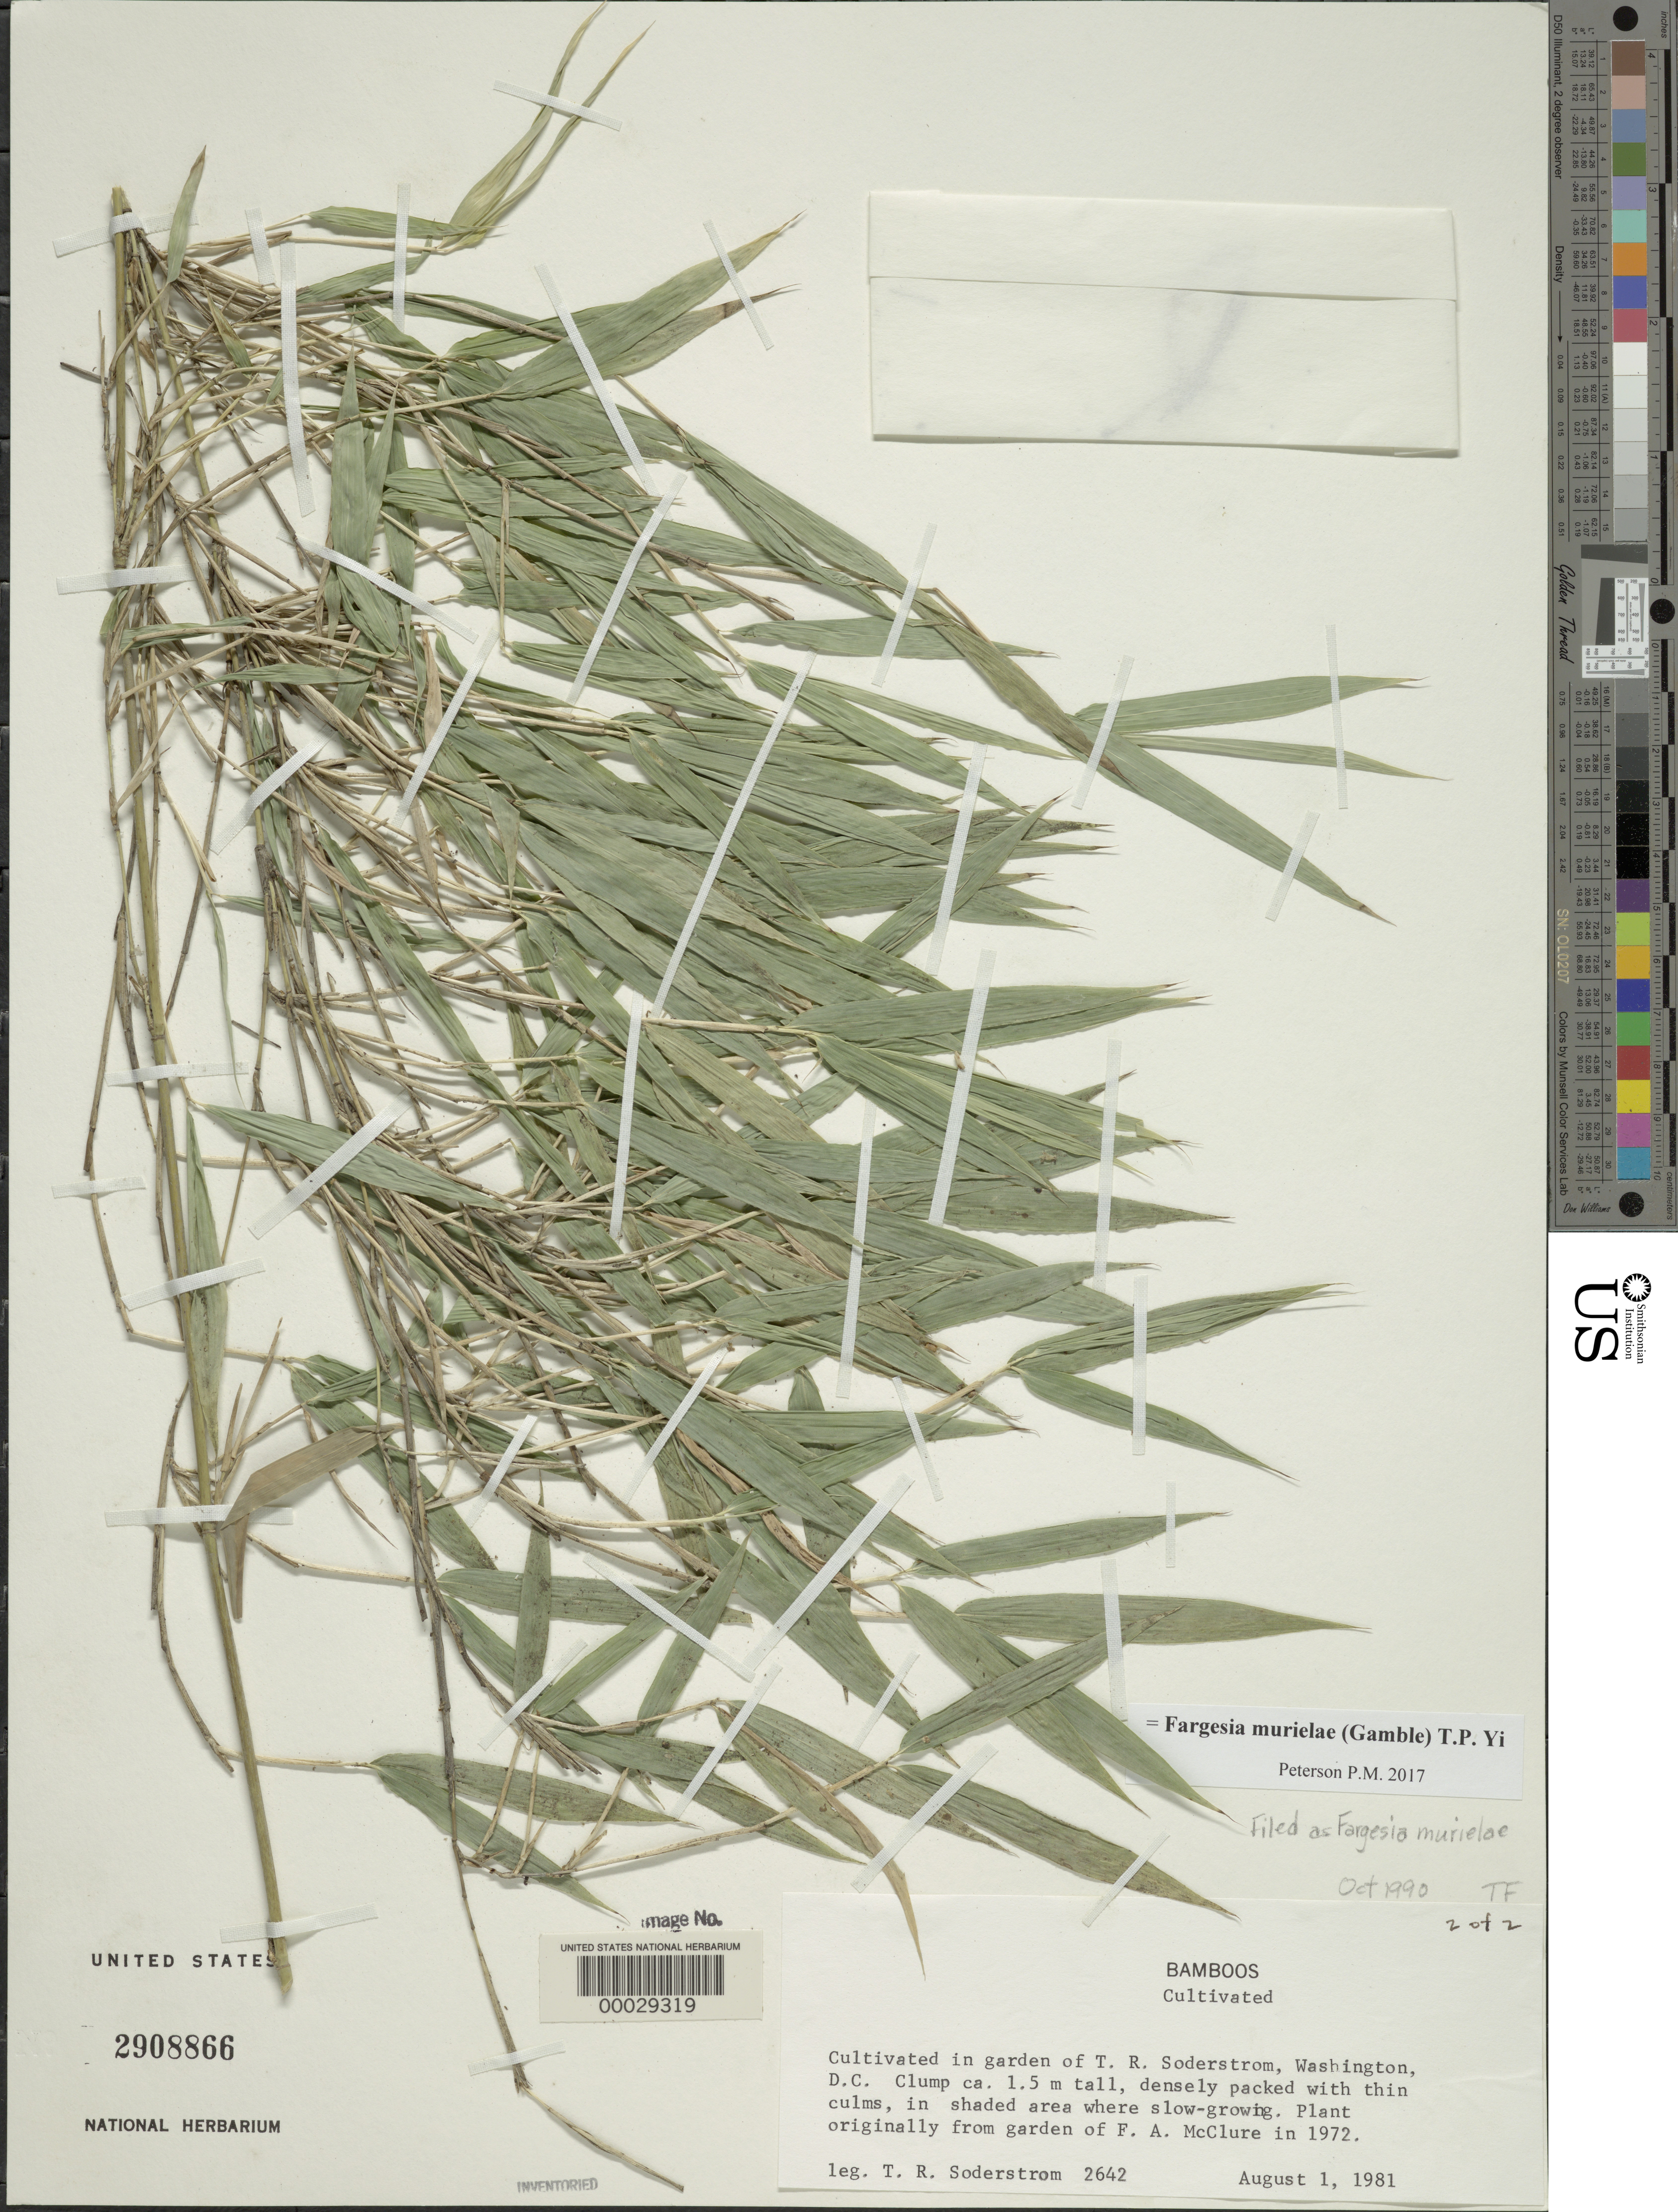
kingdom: Plantae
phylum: Tracheophyta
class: Liliopsida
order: Poales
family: Poaceae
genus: Fargesia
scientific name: Fargesia murielae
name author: (Gamble) T.P. Yi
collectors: T. R. Soderstrom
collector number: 2642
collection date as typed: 01 Aug 1981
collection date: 1981-08-01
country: United States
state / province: District of Columbia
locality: Residence of t.r. soderstrom, washington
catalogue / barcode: US 2908866